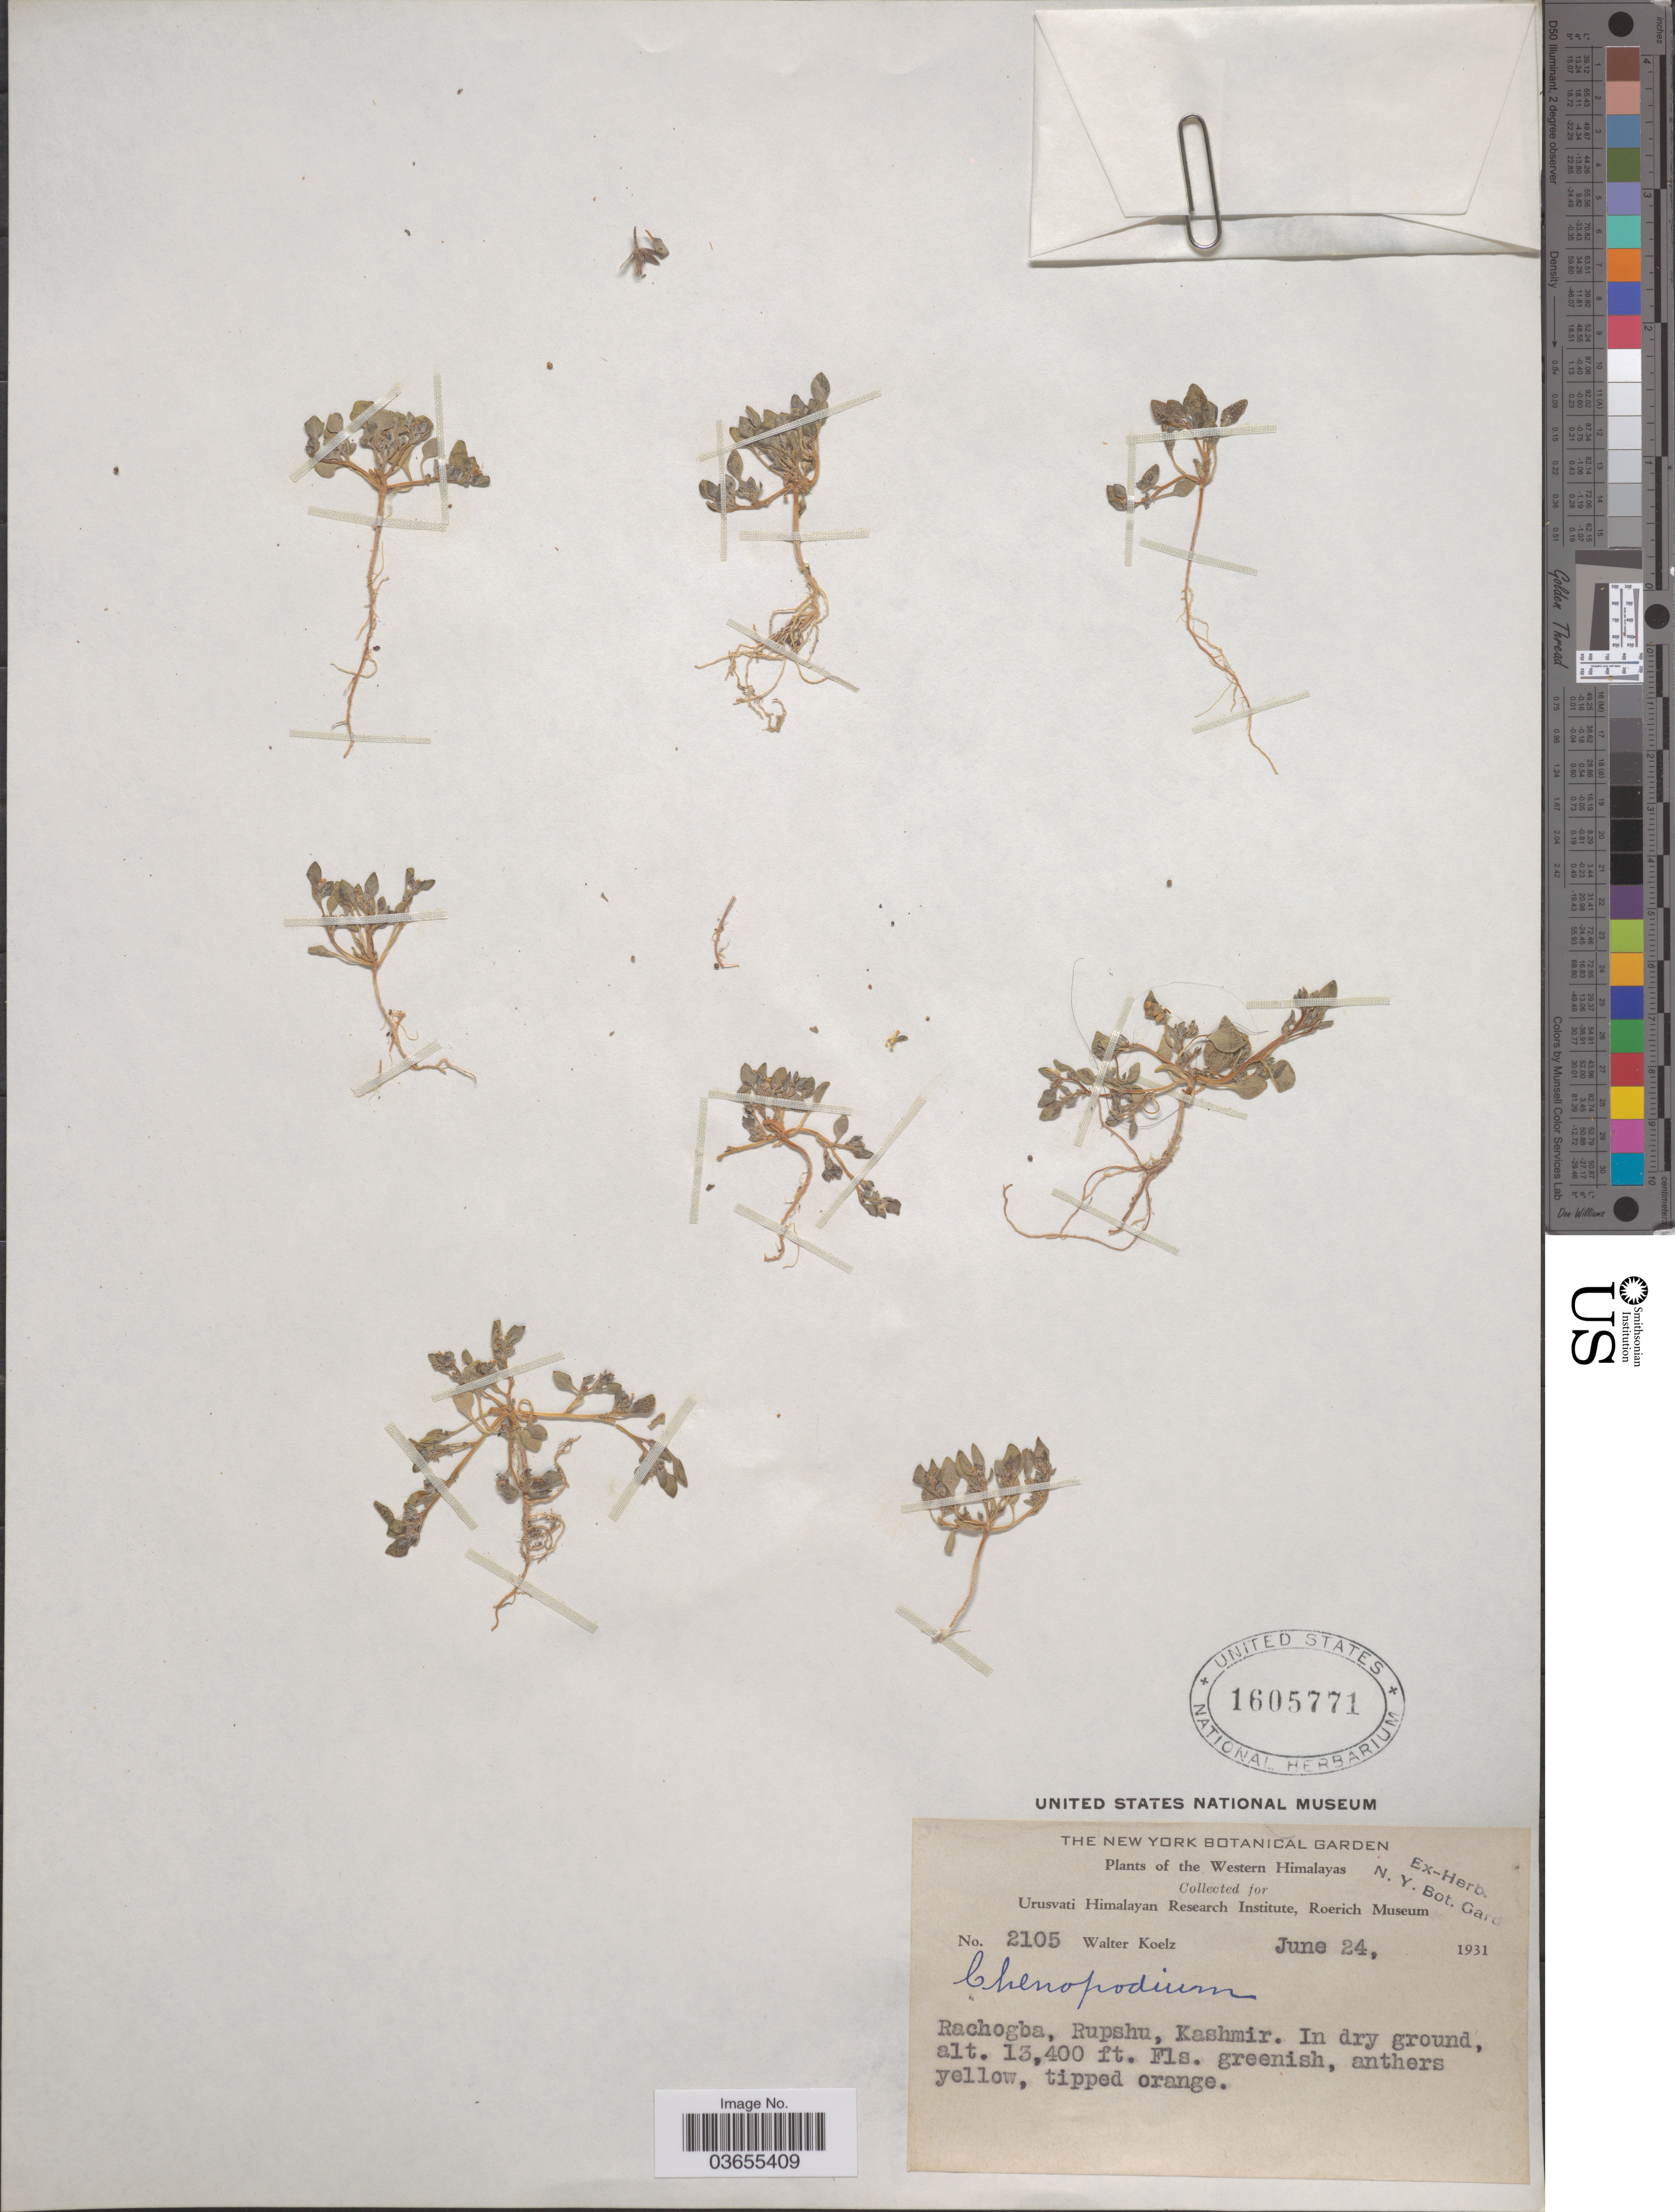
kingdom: Plantae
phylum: Tracheophyta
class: Magnoliopsida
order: Caryophyllales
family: Amaranthaceae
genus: Chenopodium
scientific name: Chenopodium sp.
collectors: W. N. Koelz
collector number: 2105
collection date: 1931-06-24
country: India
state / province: Jammu and Kashmir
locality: Western Himalayas. Rachogba, Rupshu, Kashmir.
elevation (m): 4084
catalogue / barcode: US 1605771